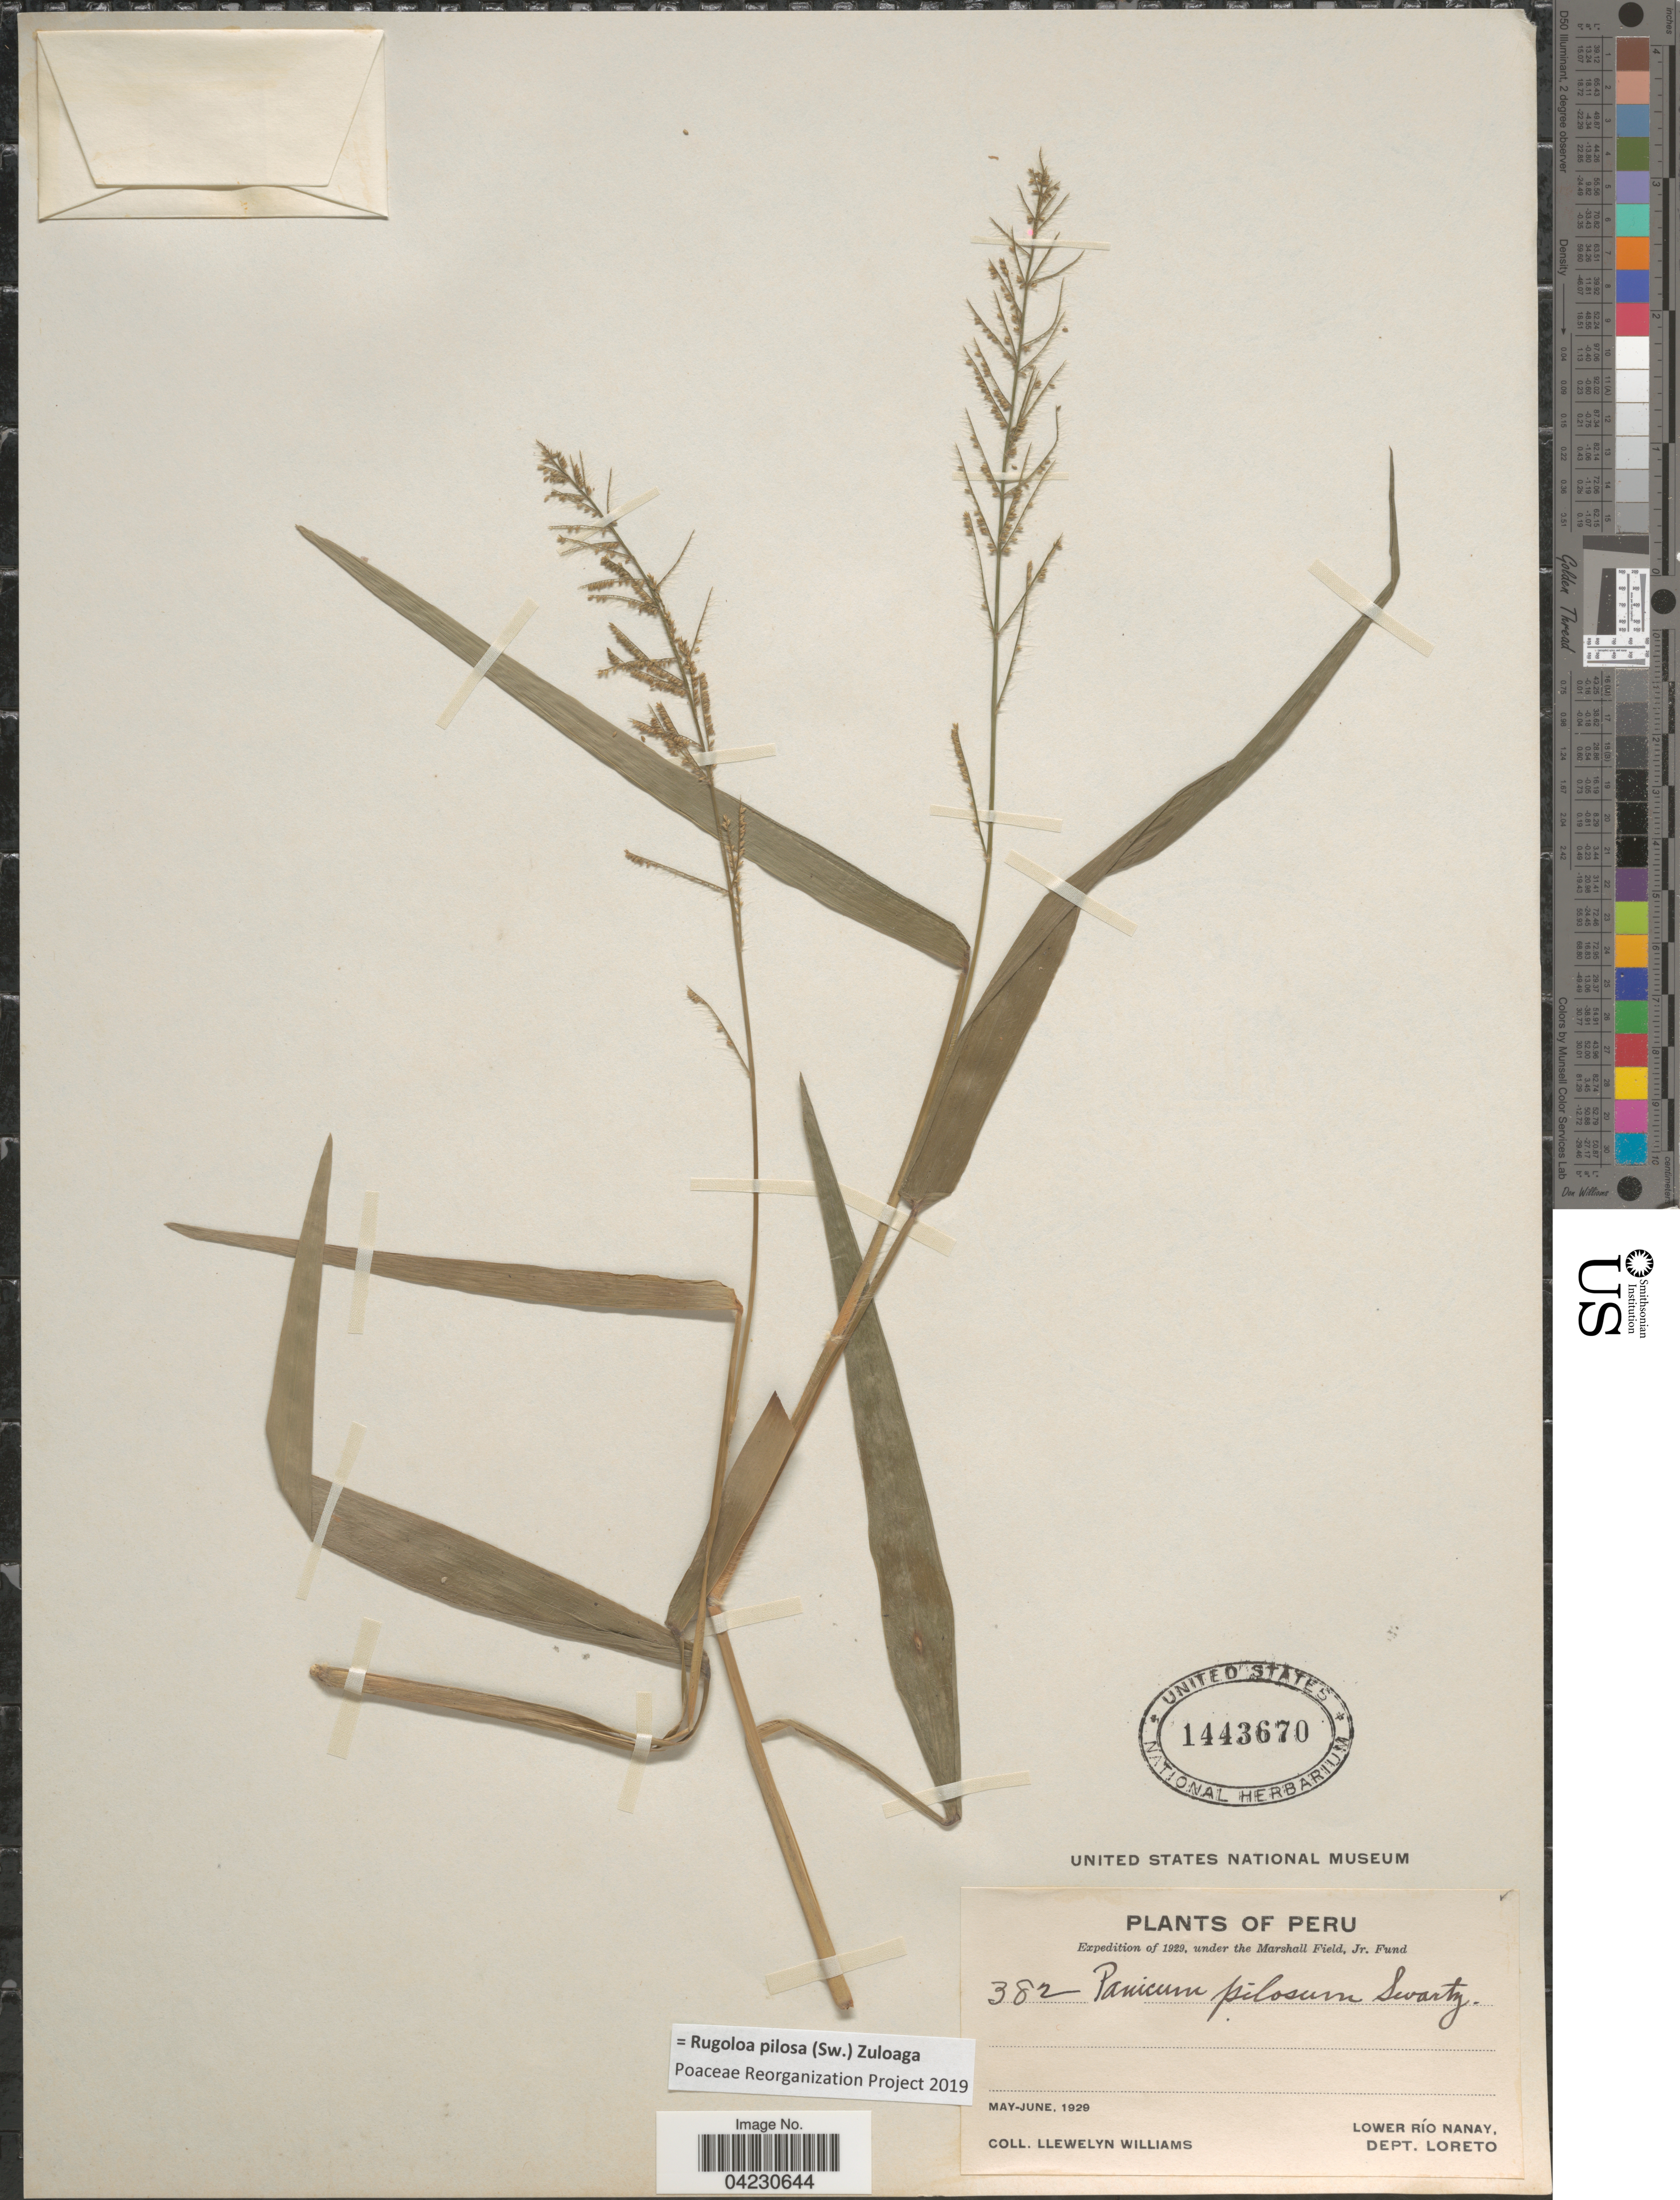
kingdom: Plantae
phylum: Tracheophyta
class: Liliopsida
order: Poales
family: Poaceae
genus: Rugoloa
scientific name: Rugoloa pilosa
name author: (Sw.) Zuloaga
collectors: Ll. Williams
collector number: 382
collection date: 1929-05/1929-06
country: Peru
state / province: Loreto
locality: Expedition of 1929. Lower Río Nanay, Dept. Loreto.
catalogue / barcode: US 1443670